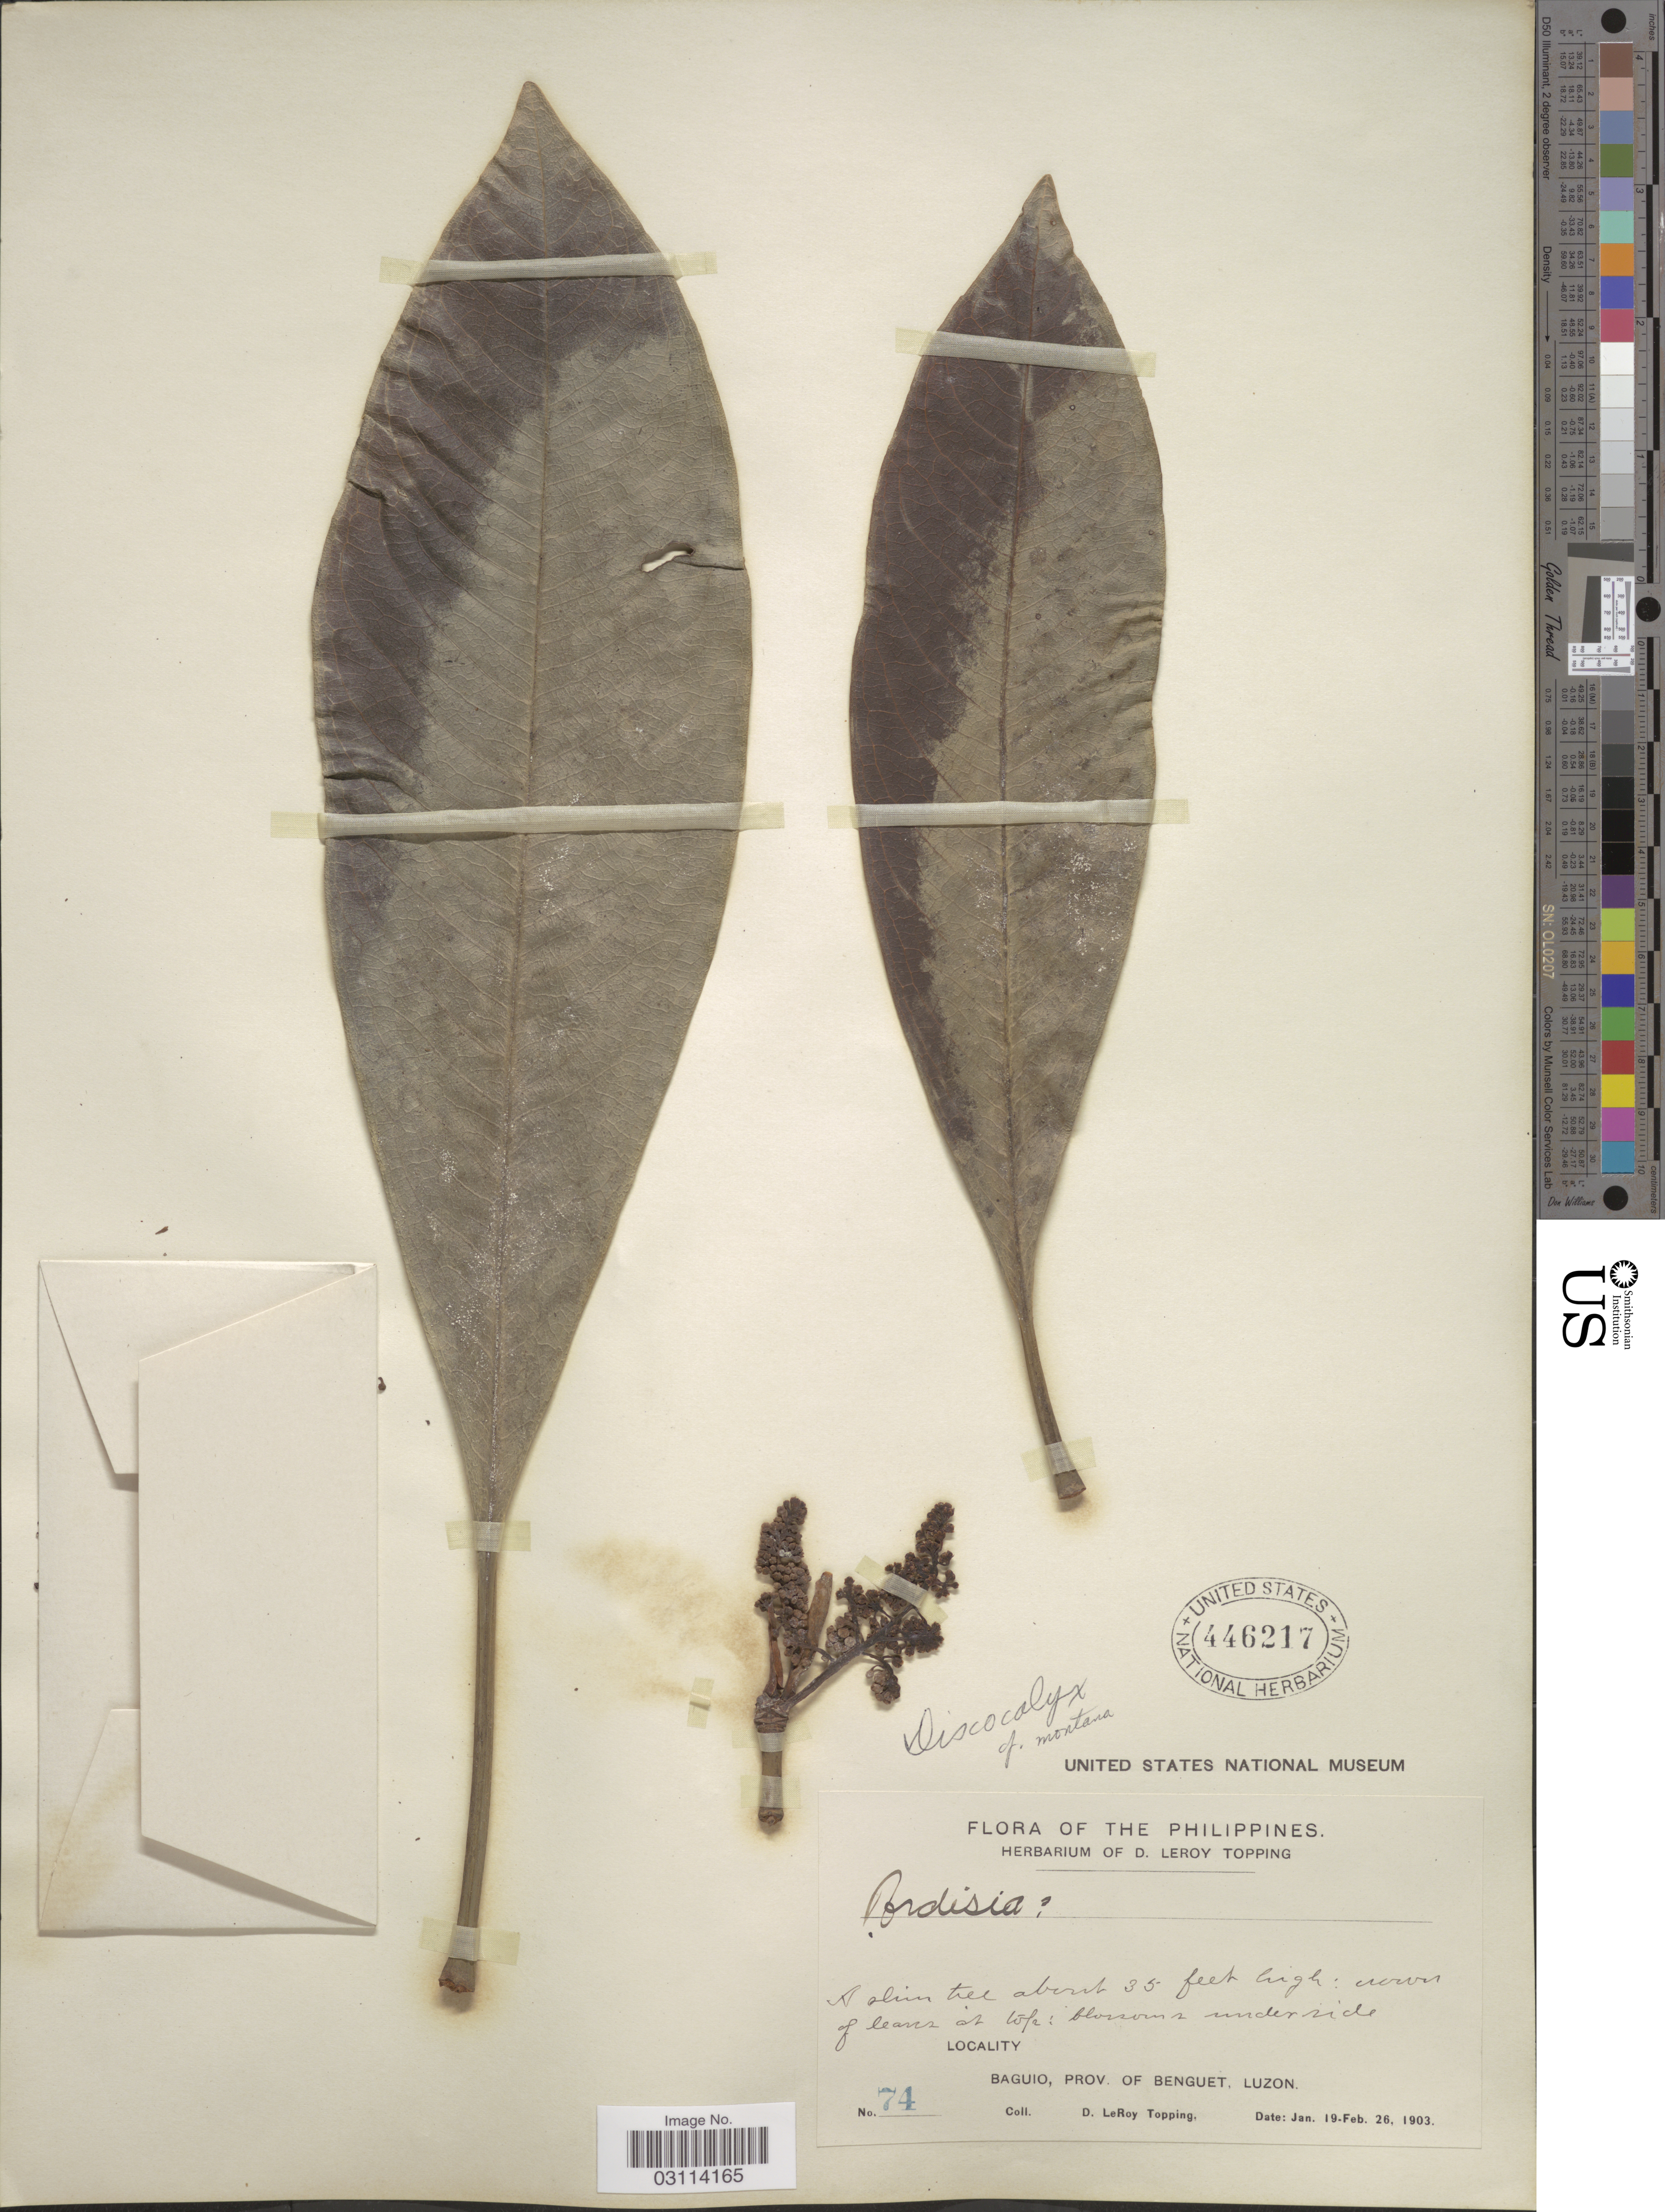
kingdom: Plantae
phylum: Tracheophyta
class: Magnoliopsida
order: Ericales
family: Primulaceae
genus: Discocalyx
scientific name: Discocalyx montana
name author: Elmer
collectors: D. L. Topping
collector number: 74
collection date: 1903-01-19/1903-02-26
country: Philippines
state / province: Cordillera (Administrative Region)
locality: Baguio, Prov. of Benguet, Luzon.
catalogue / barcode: US 446217